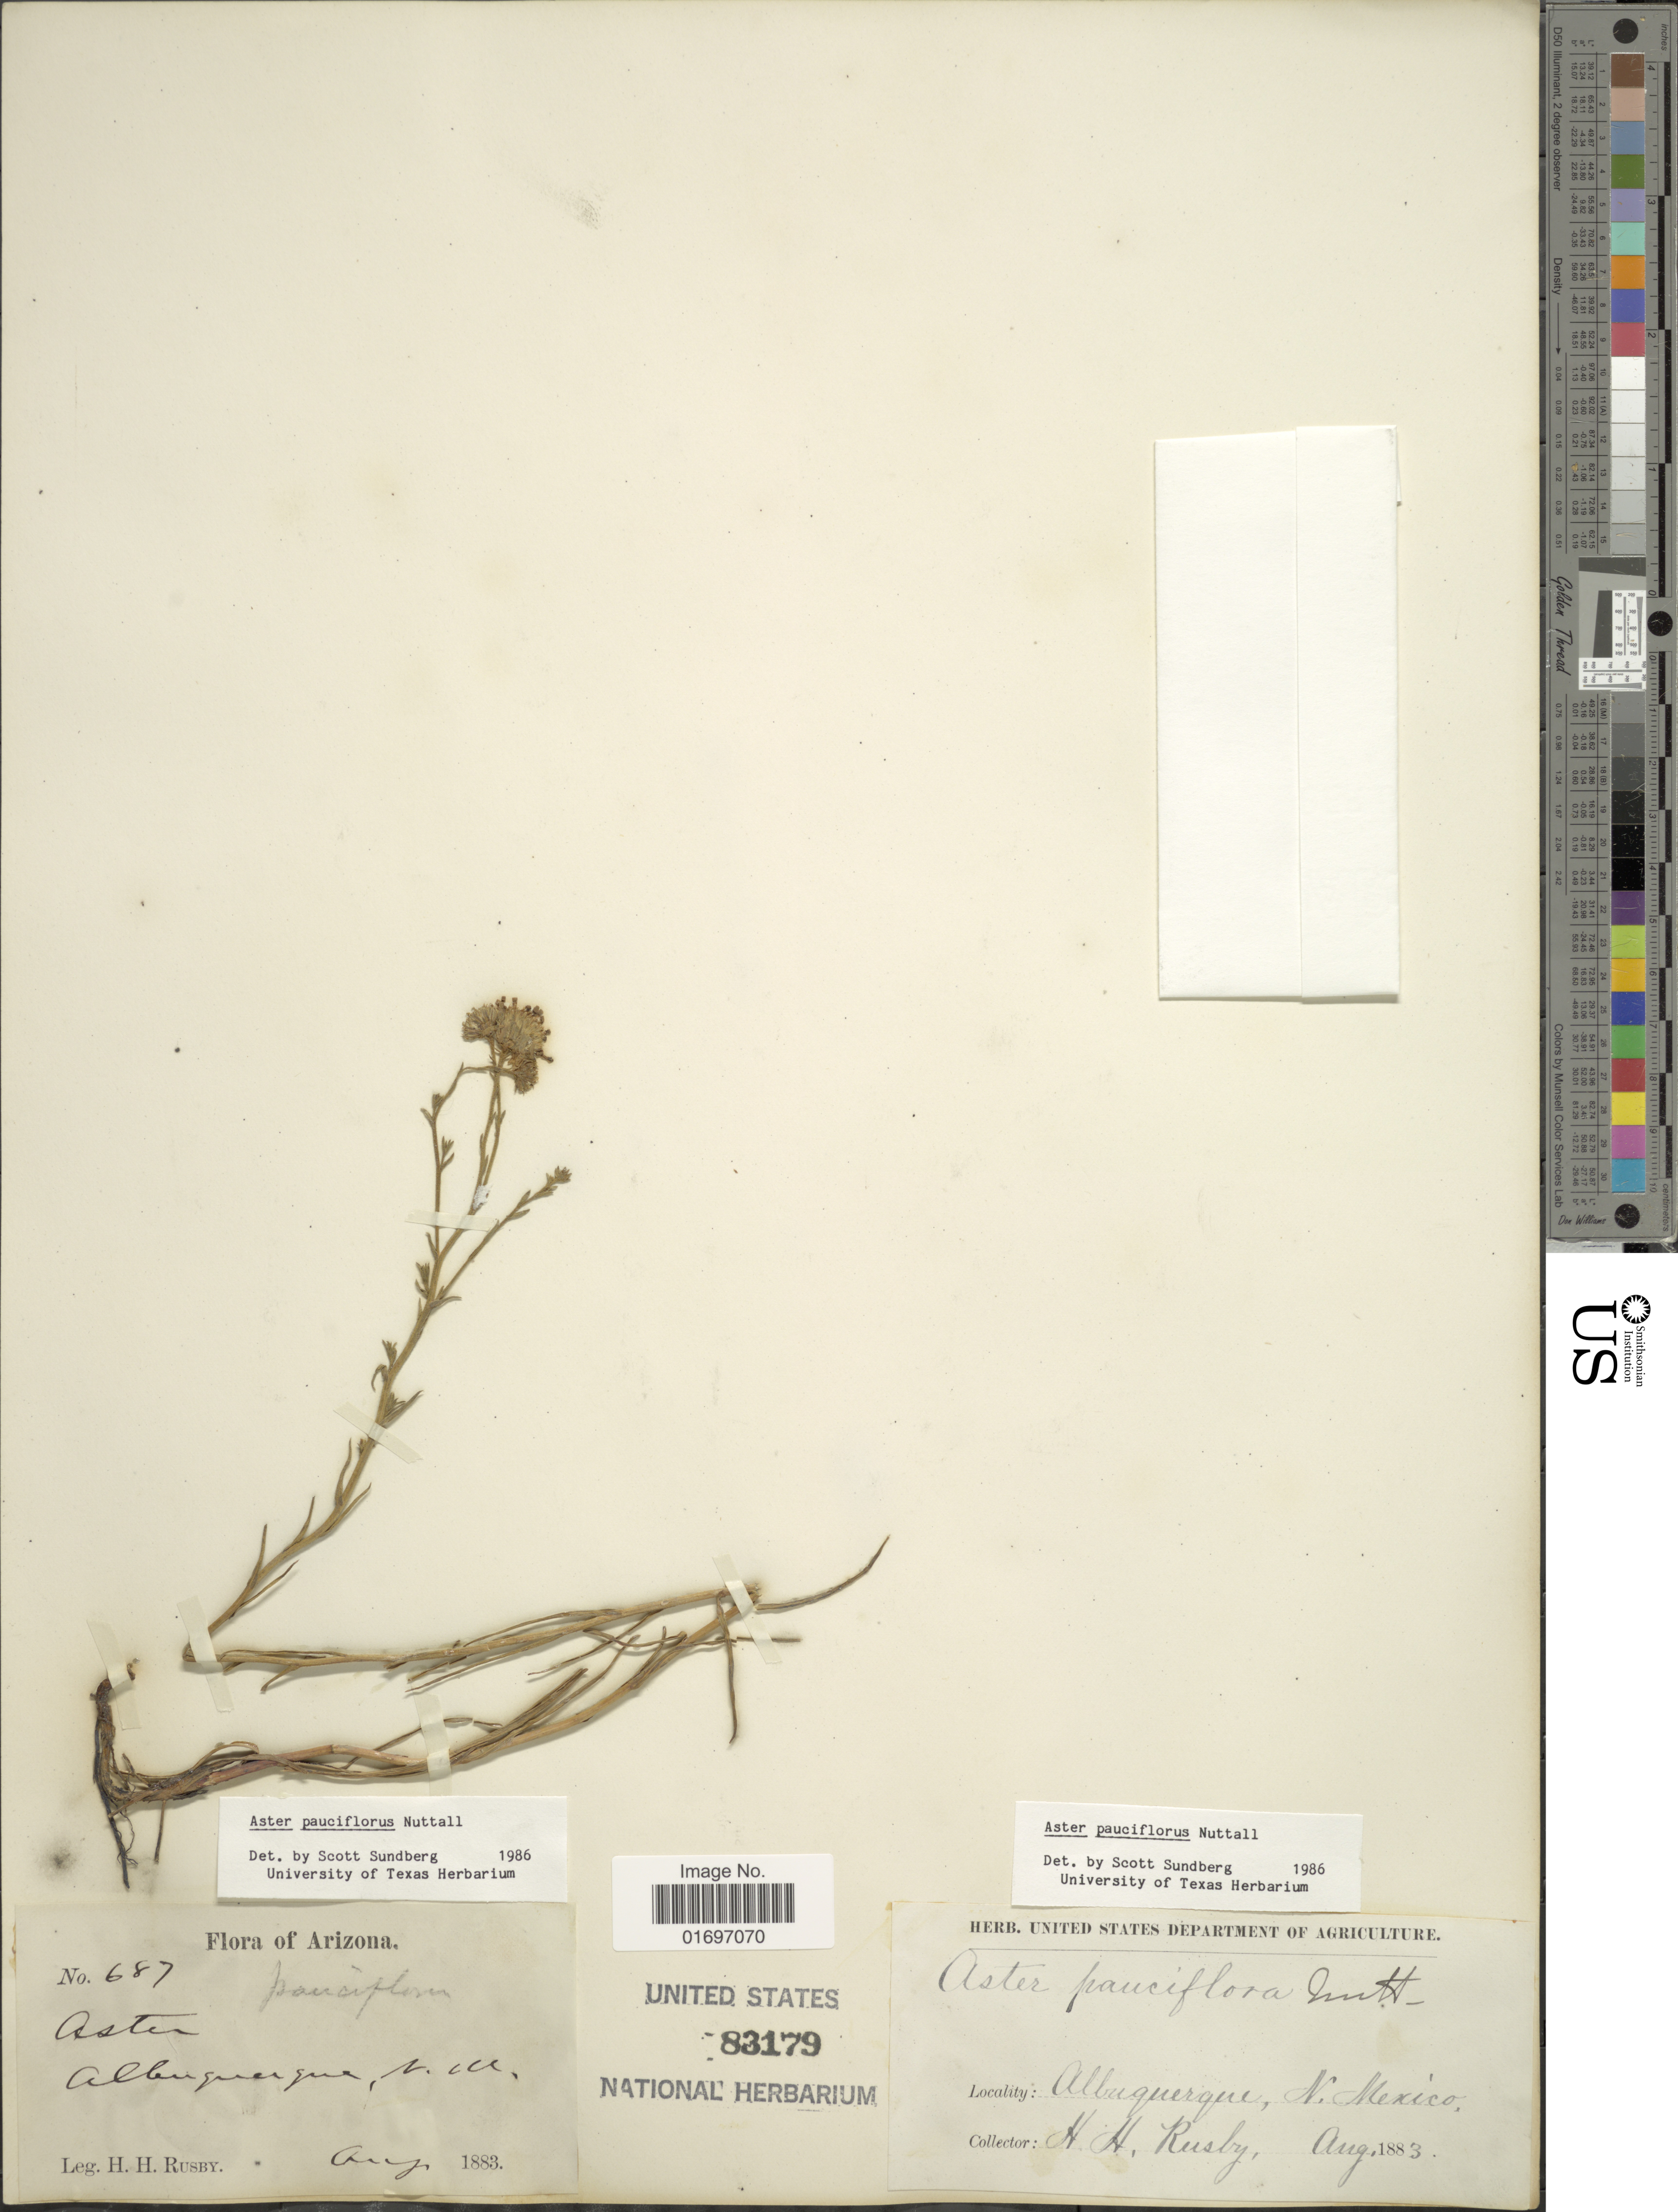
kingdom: Plantae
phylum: Tracheophyta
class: Magnoliopsida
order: Asterales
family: Asteraceae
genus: Almutaster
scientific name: Almutaster pauciflorus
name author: (Nutt.) Á. Löve & D. Löve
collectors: H. H. Rusby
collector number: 687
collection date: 1883-08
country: United States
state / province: New Mexico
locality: Arizona. Albuquerque, N. Mexico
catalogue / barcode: US 83179